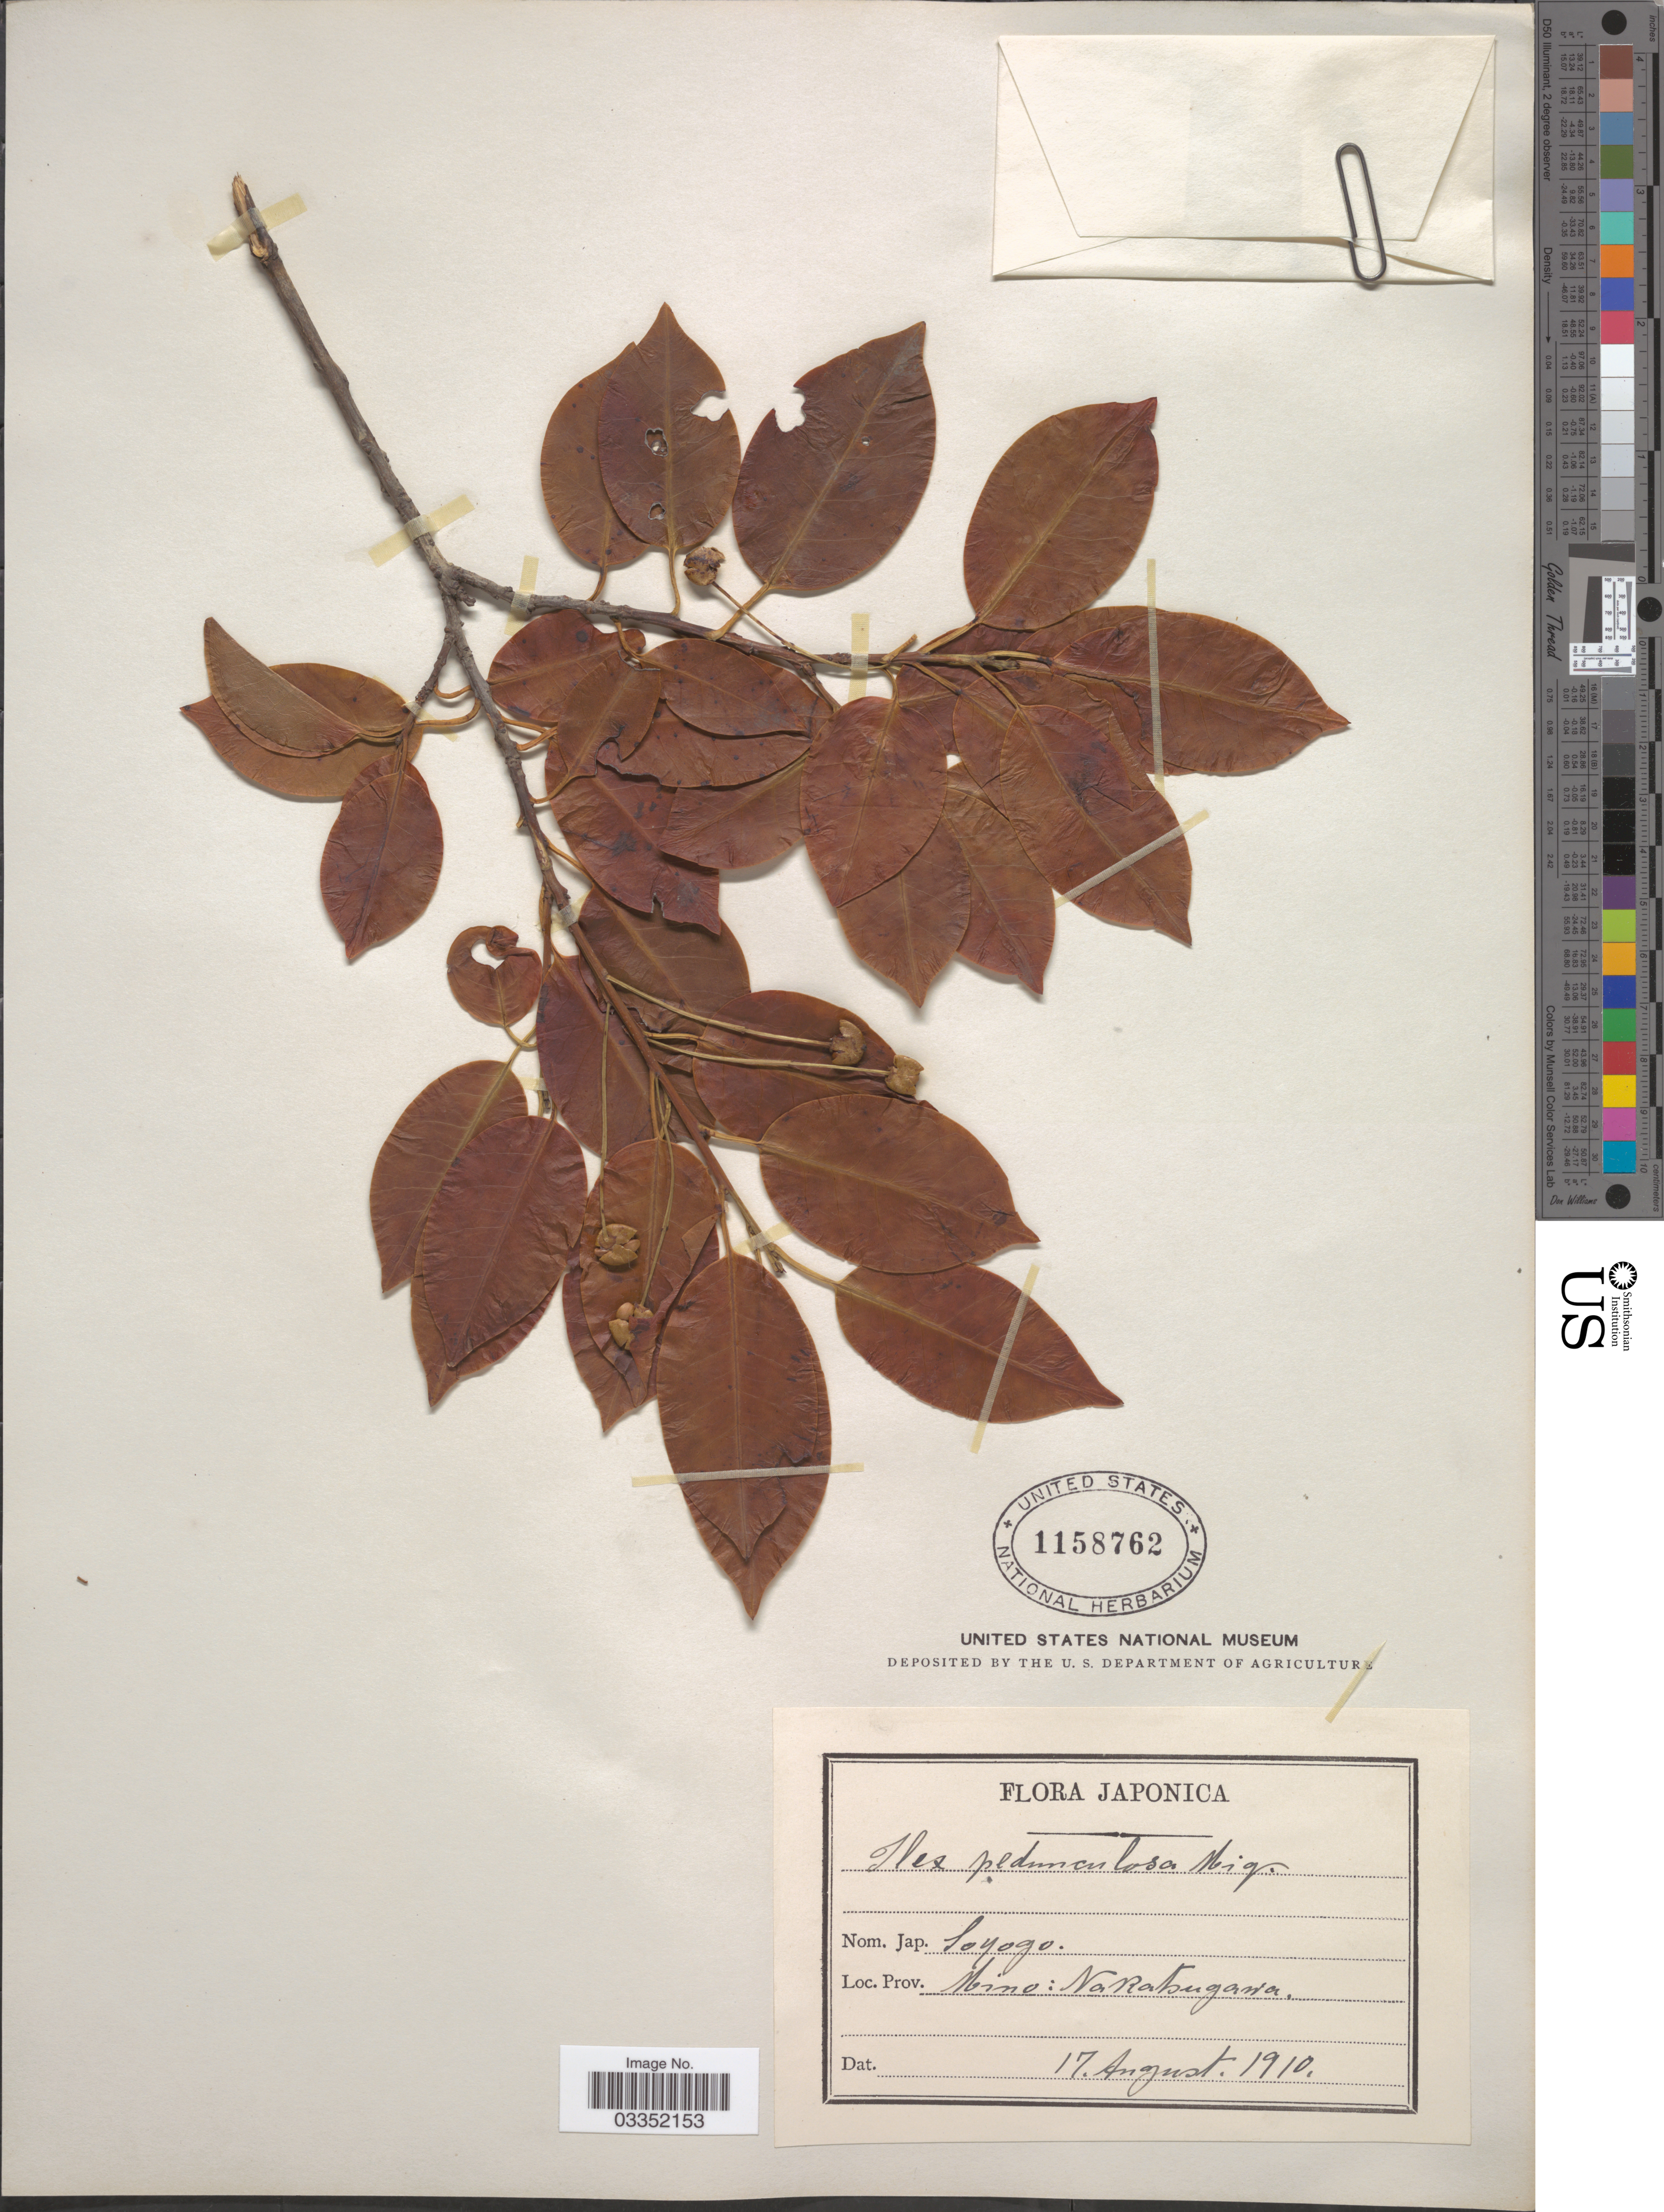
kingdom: Plantae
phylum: Tracheophyta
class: Magnoliopsida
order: Aquifoliales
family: Aquifoliaceae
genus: Ilex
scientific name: Ilex pedunculosa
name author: Miq.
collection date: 1910-08-17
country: Japan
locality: Prov. Mino: Nakatsugawa.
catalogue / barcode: US 1158762